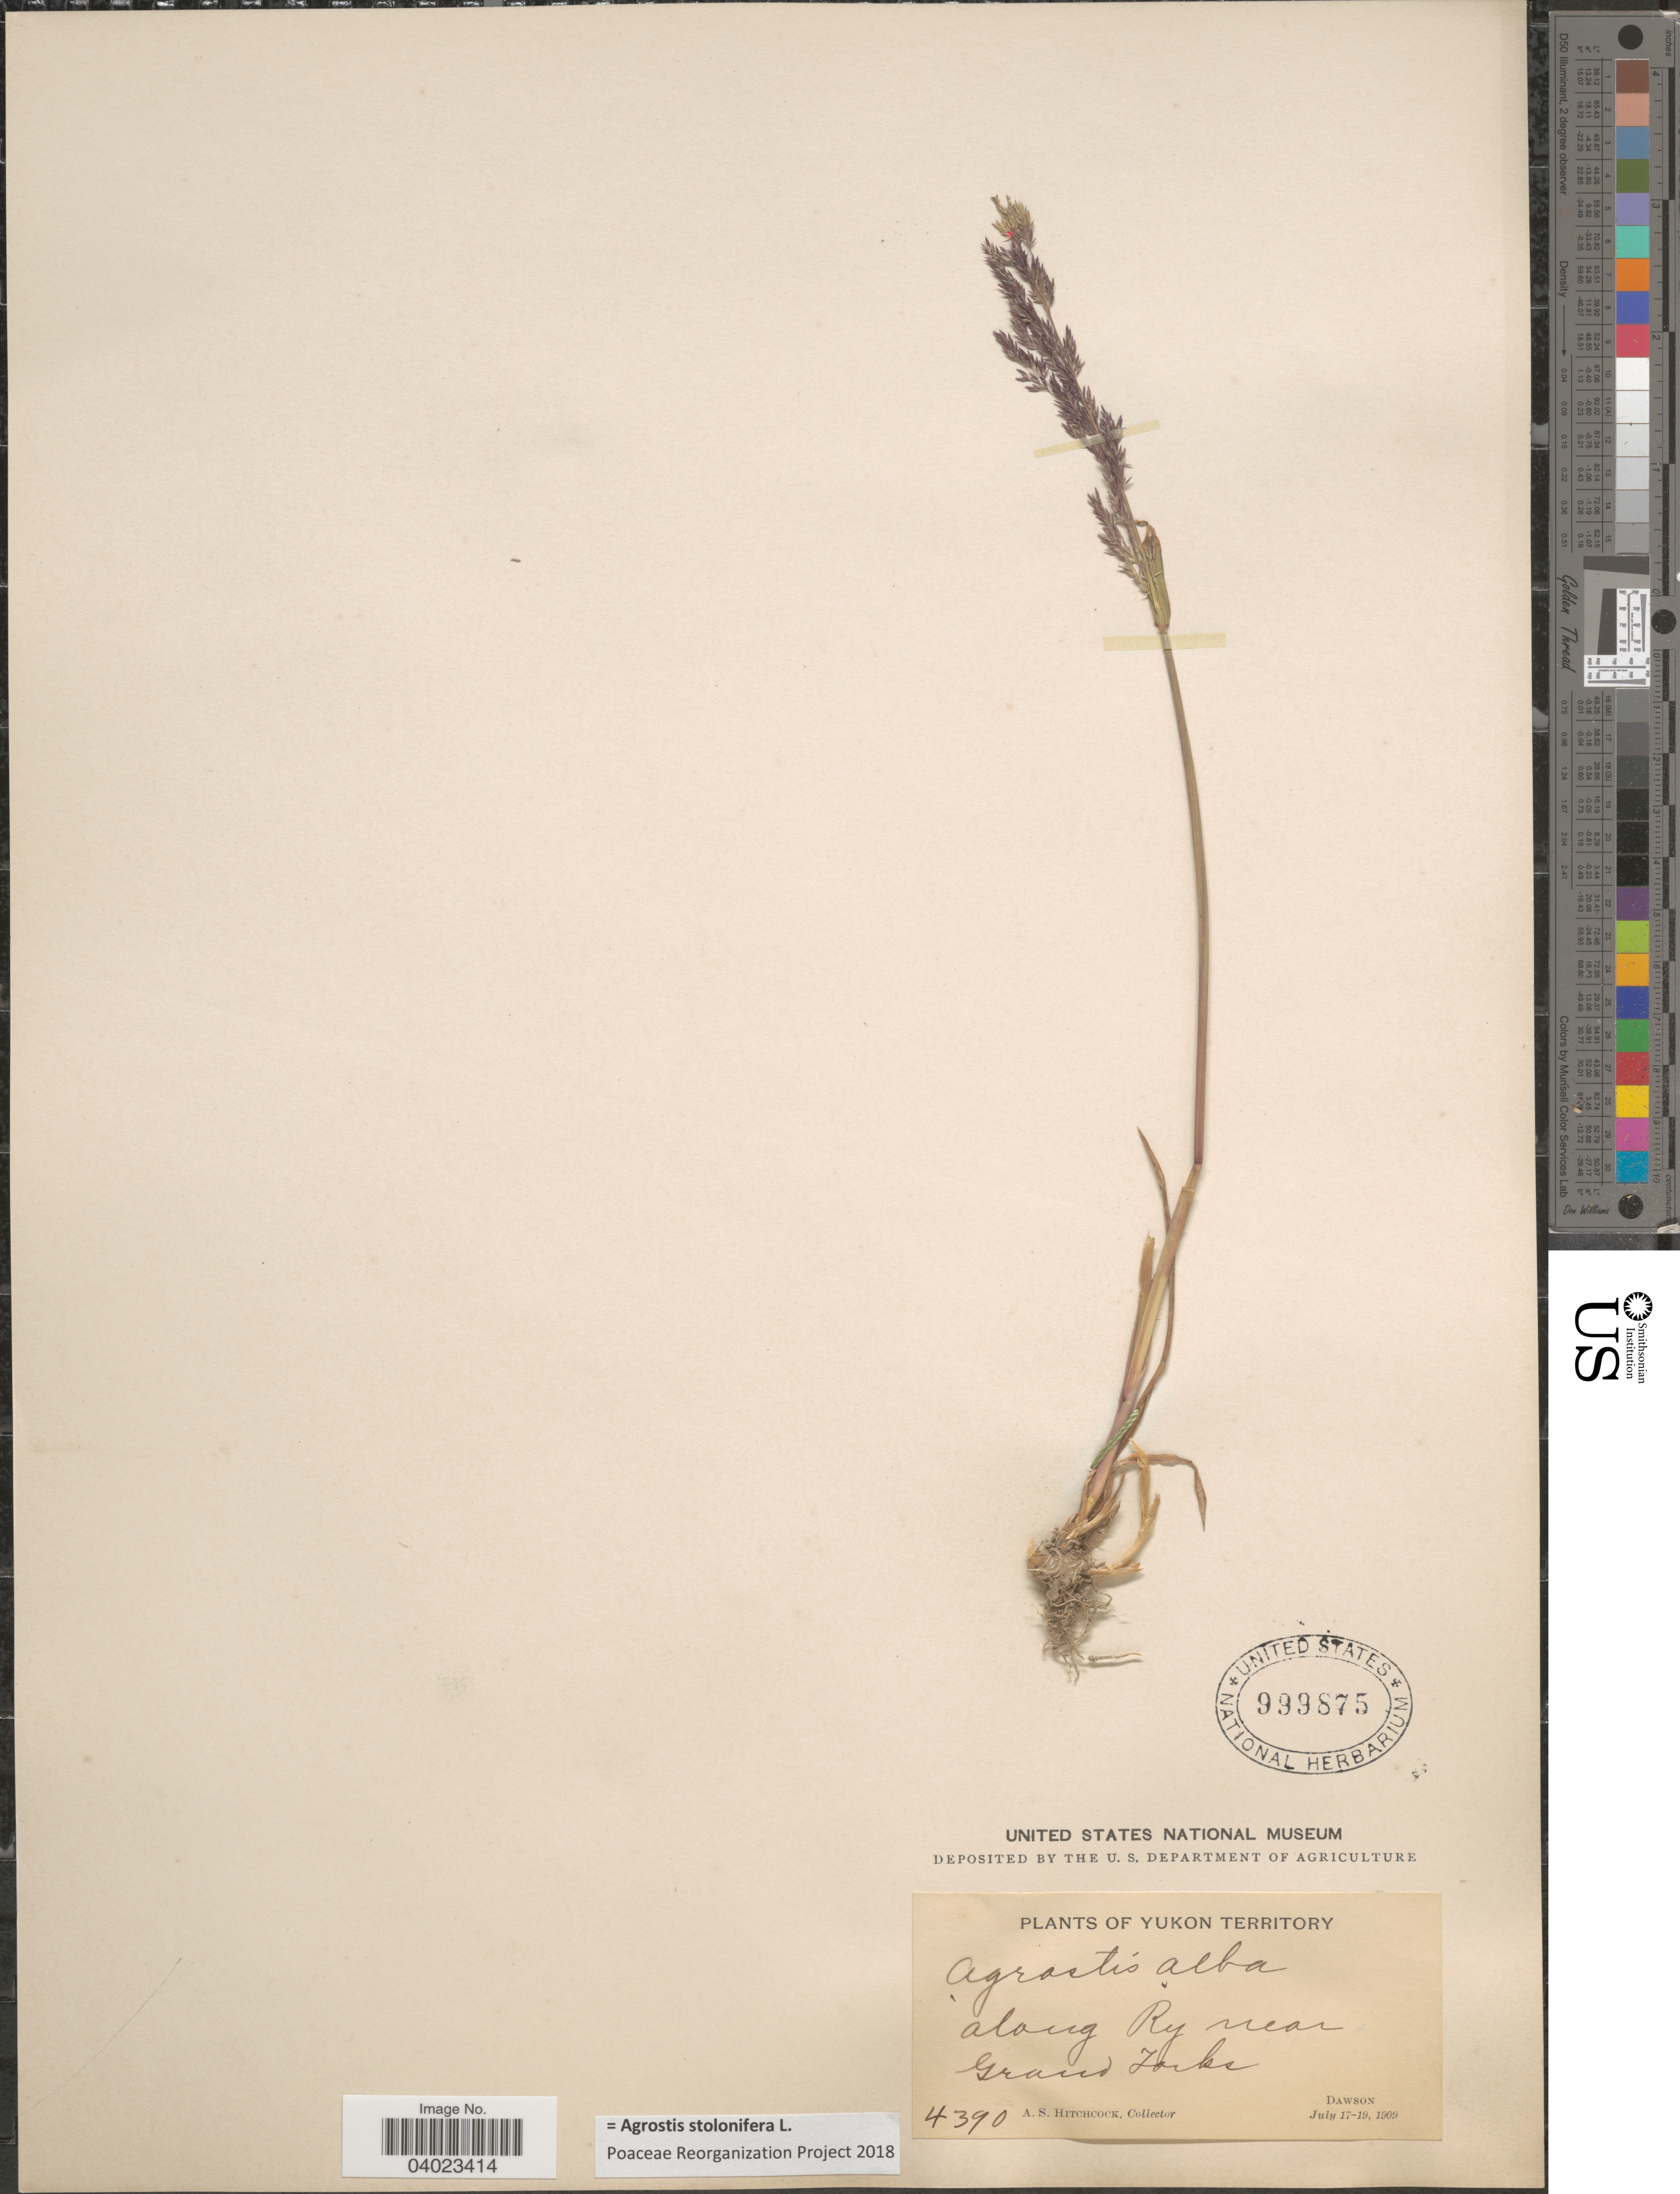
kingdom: Plantae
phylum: Tracheophyta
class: Liliopsida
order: Poales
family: Poaceae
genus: Agrostis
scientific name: Agrostis stolonifera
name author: L.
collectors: A. S. Hitchcock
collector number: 4390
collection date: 1909-07-17/1909-07-19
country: Canada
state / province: Yukon Territory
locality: Along Ry near Grand Forks. Dawson.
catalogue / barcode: US 999875